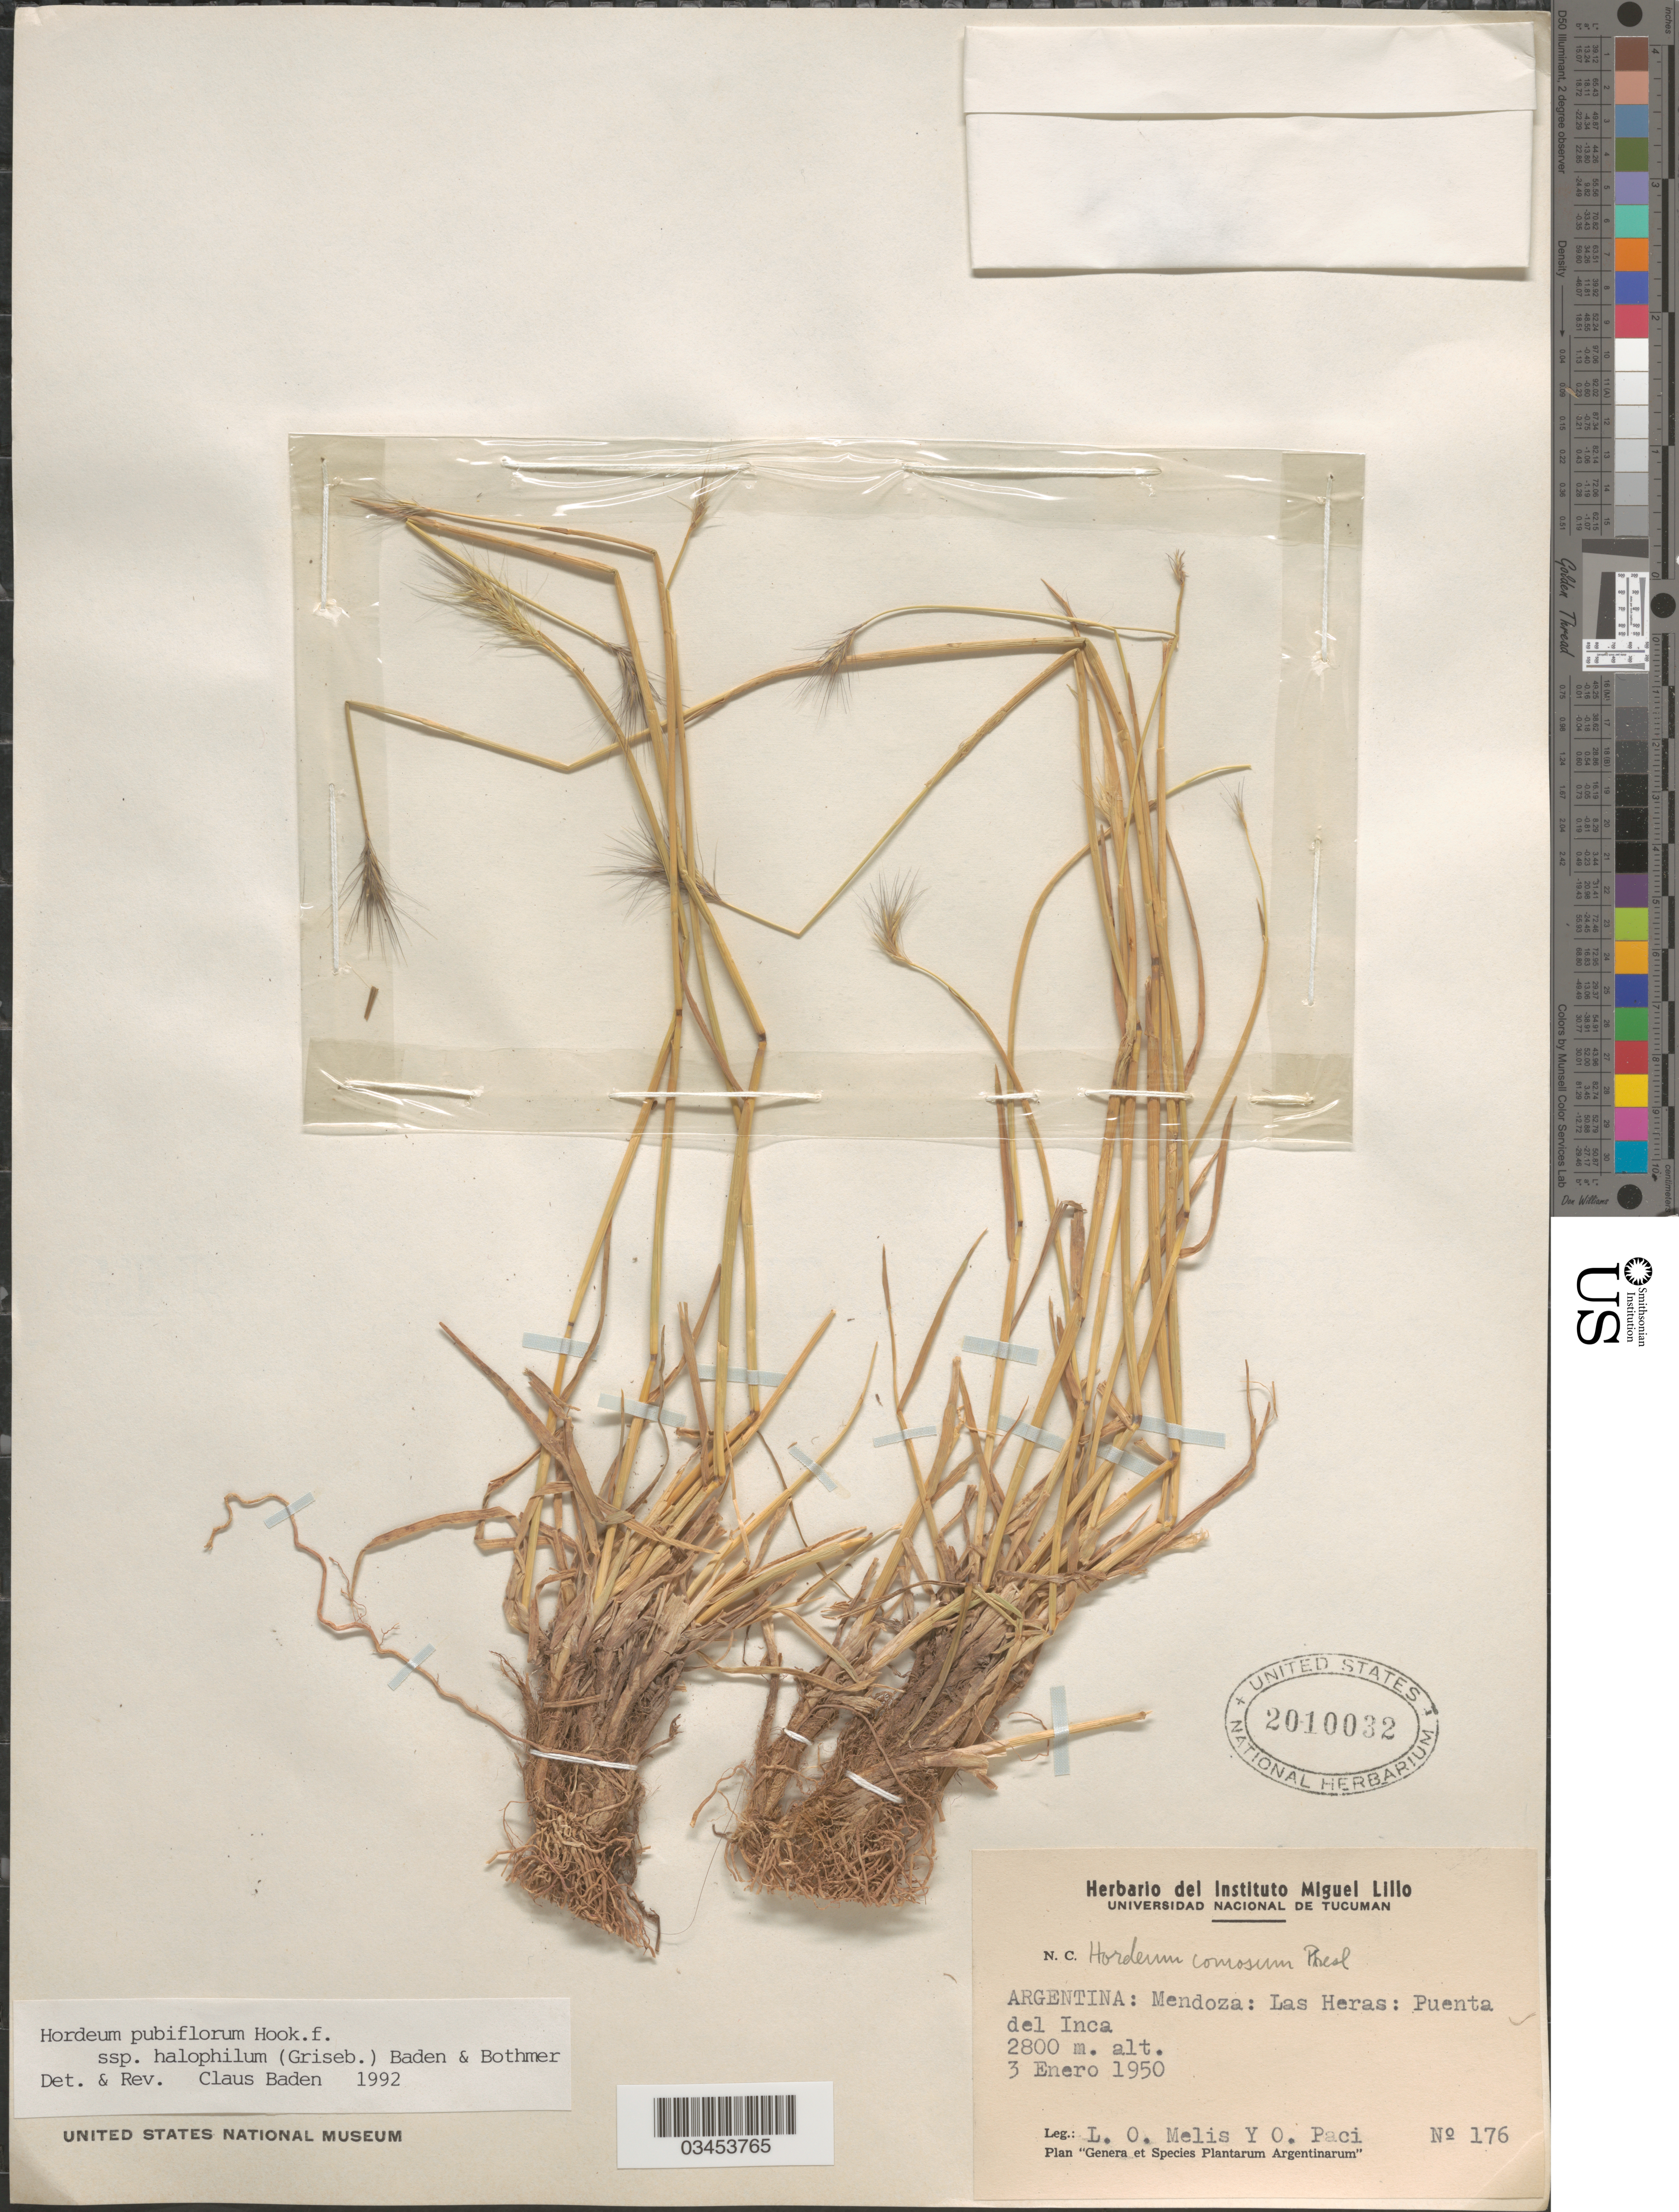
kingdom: Plantae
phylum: Tracheophyta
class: Liliopsida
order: Poales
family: Poaceae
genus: Hordeum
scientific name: Hordeum pubiflorum subsp. halophilum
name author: Hook. f.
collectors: L. Melis & O. Paci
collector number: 176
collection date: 1950-01-03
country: Argentina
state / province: Mendoza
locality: Las Heras: Puenta del Inca.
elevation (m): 2800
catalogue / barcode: US 2010032